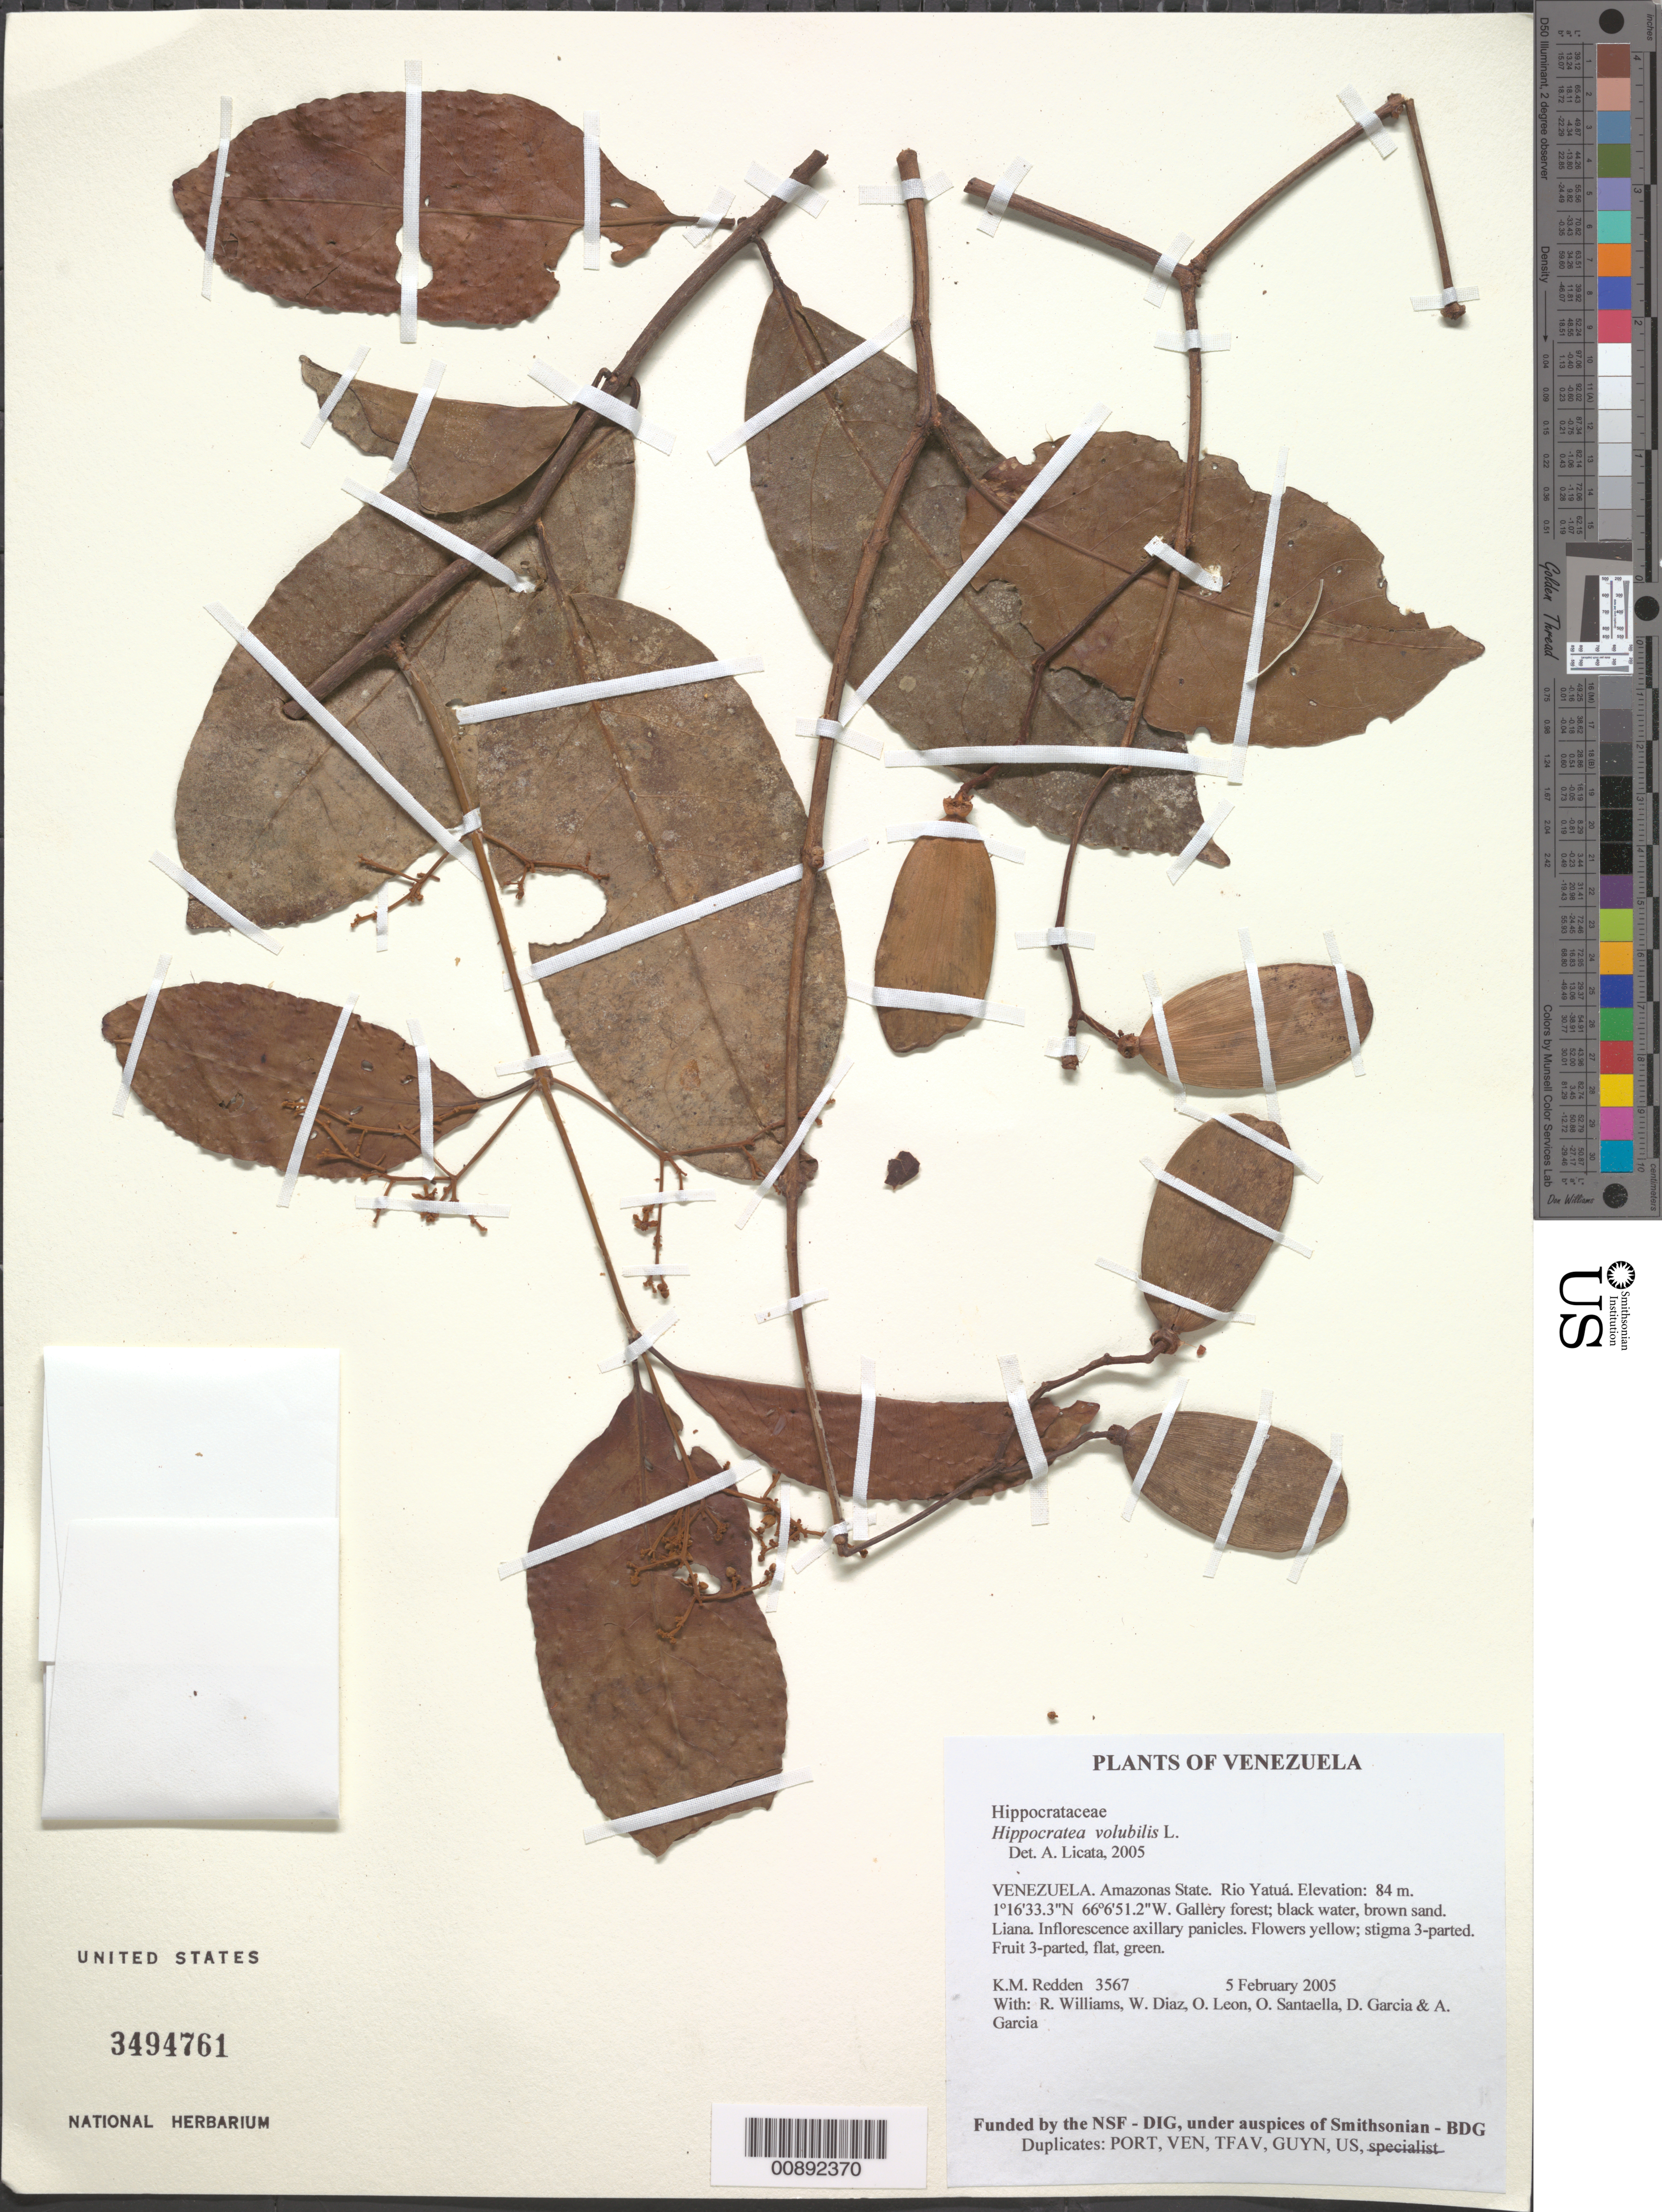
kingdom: Plantae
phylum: Tracheophyta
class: Magnoliopsida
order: Celastrales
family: Celastraceae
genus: Hippocratea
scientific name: Hippocratea volubilis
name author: L.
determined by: Licata, A., (PORT), Univ. Nac. Exp. de los Llanos Ezequiel Zamora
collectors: K. M. Redden, R. Williams, W. Díaz P., O. León, O. Santaella, D. Garcia & A. Garcia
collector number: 3567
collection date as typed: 5 February 2005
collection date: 2005-02-05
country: Venezuela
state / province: Amazonas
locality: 18 - Rio Yatuá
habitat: Gallery forest; black water, brown sand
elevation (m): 84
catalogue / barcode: US 3494761